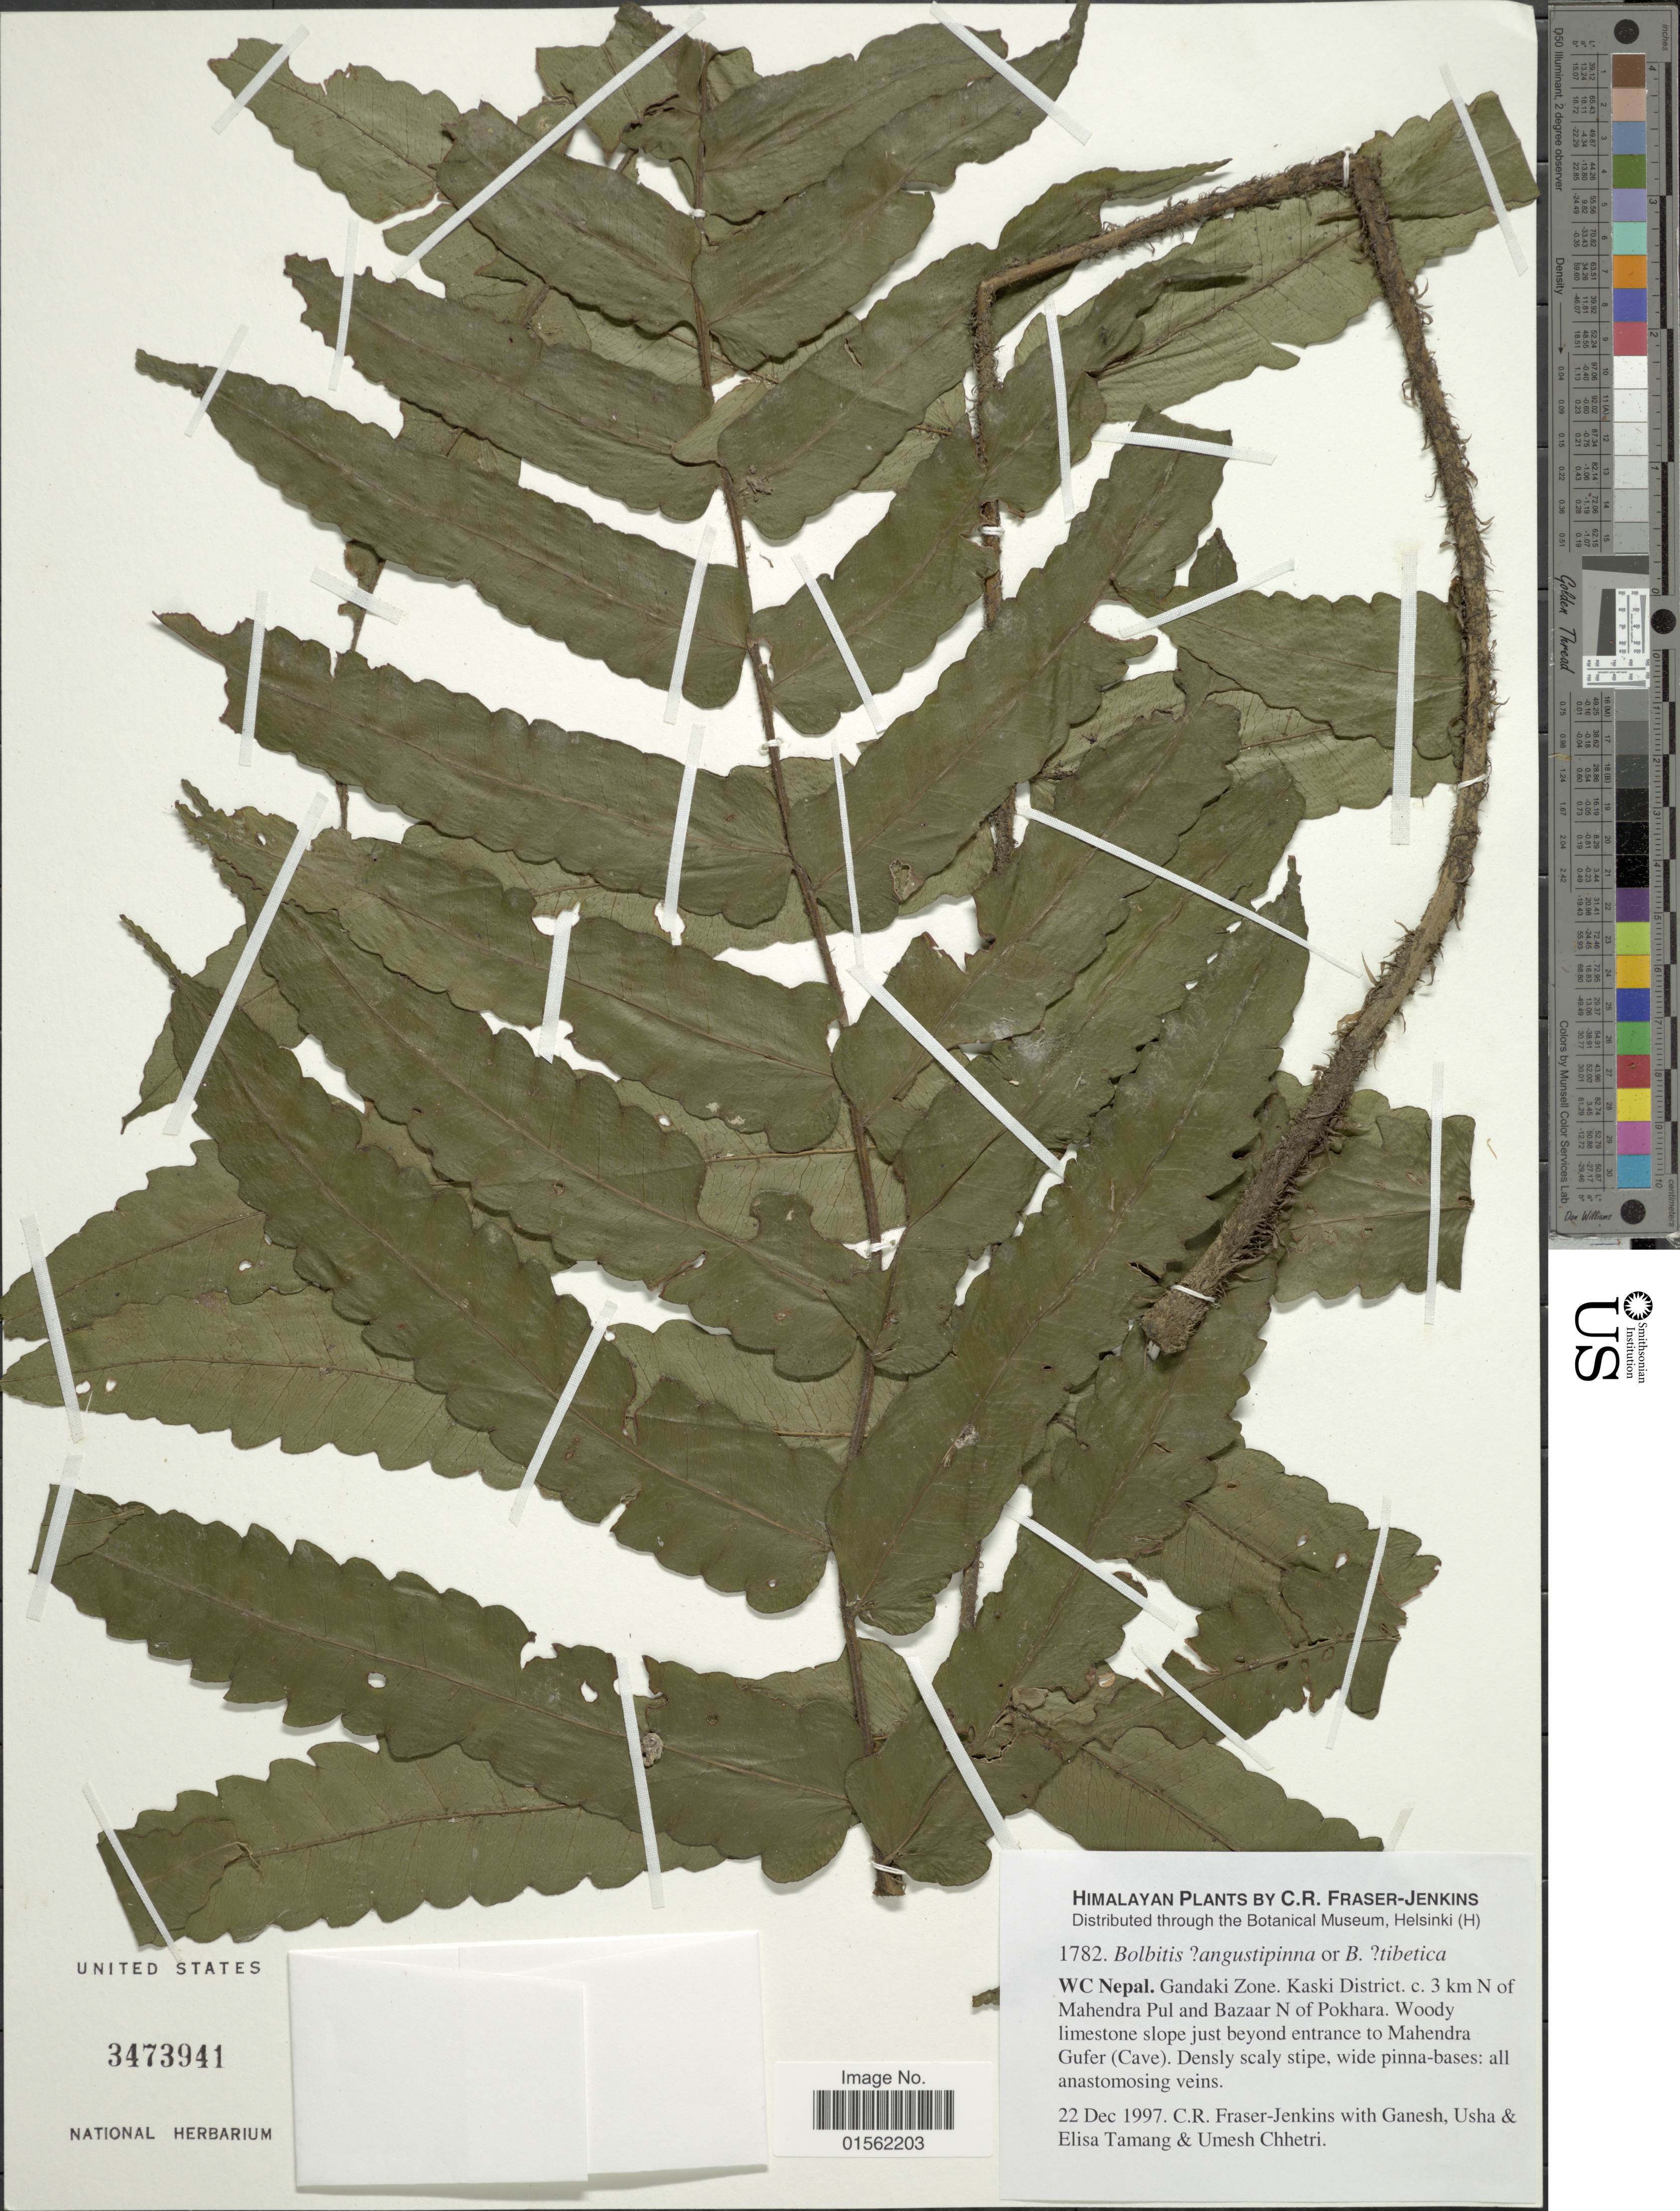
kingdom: Plantae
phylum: Tracheophyta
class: Polypodiopsida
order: Polypodiales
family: Dryopteridaceae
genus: Bolbitis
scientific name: Bolbitis angustipinna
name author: (Hayata) H. Itô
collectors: C. R. Fraser-Jenkins, G. Pariyar, Usha, E. Tamang & et al.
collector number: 1782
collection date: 1997-12-22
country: Nepal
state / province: Gandaki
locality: Himalaya, WC Nepal, Gandaki Zone, Kaski District, c. 3 km N of Mahendra Pul and Bazaar N of Pokhara, woody limestone slope just beyond entrance to Mahendra Gufer (Cave).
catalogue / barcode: US 3473941